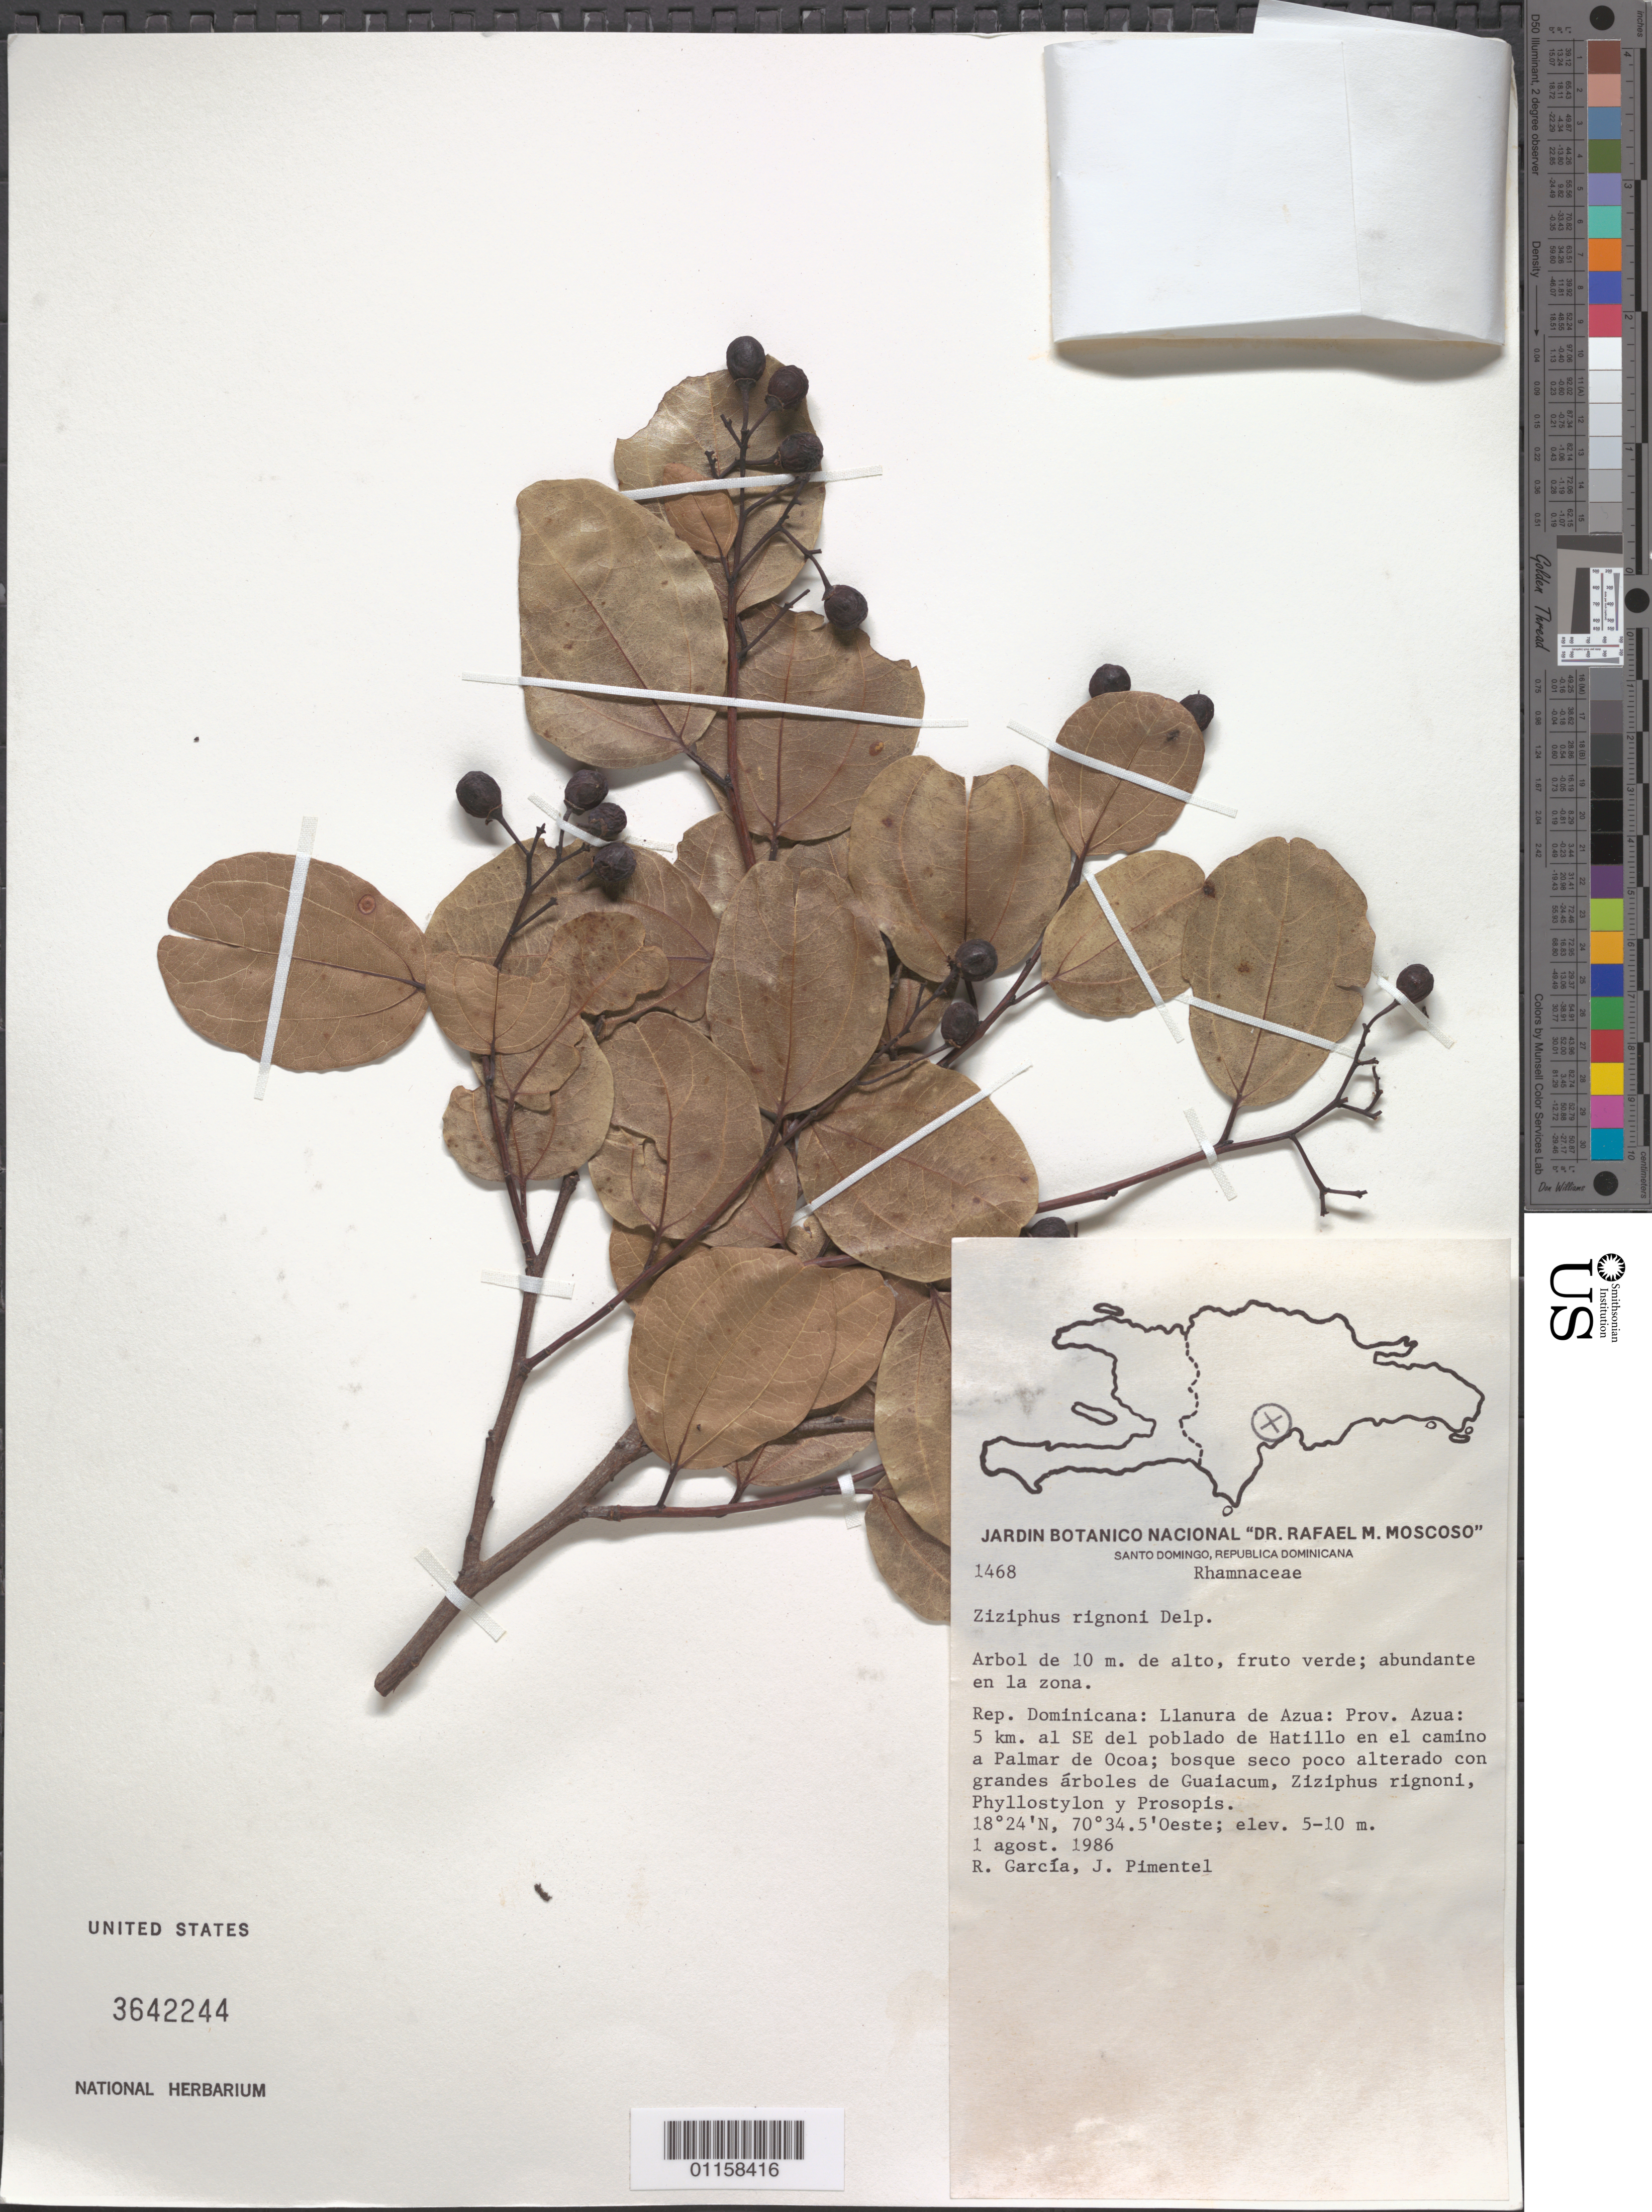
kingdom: Plantae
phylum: Tracheophyta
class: Magnoliopsida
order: Rosales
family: Rhamnaceae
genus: Sarcomphalus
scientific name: Sarcomphalus domingensis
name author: (Spreng.) Krug & Urb.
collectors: R. García & J. Pimentel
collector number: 1468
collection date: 1986-08-01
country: Dominican Republic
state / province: Azua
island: Hispaniola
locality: Llanura de Azua, 5 km al SE del poblado de Hatillo en el camino a Palmar de Ocoa.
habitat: Bosque seco poco alterado con grandes árboles de Guaiacum, Ziziphus rignoni, Phyllostylon y Prosopis.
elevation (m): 5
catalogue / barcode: US 3642244